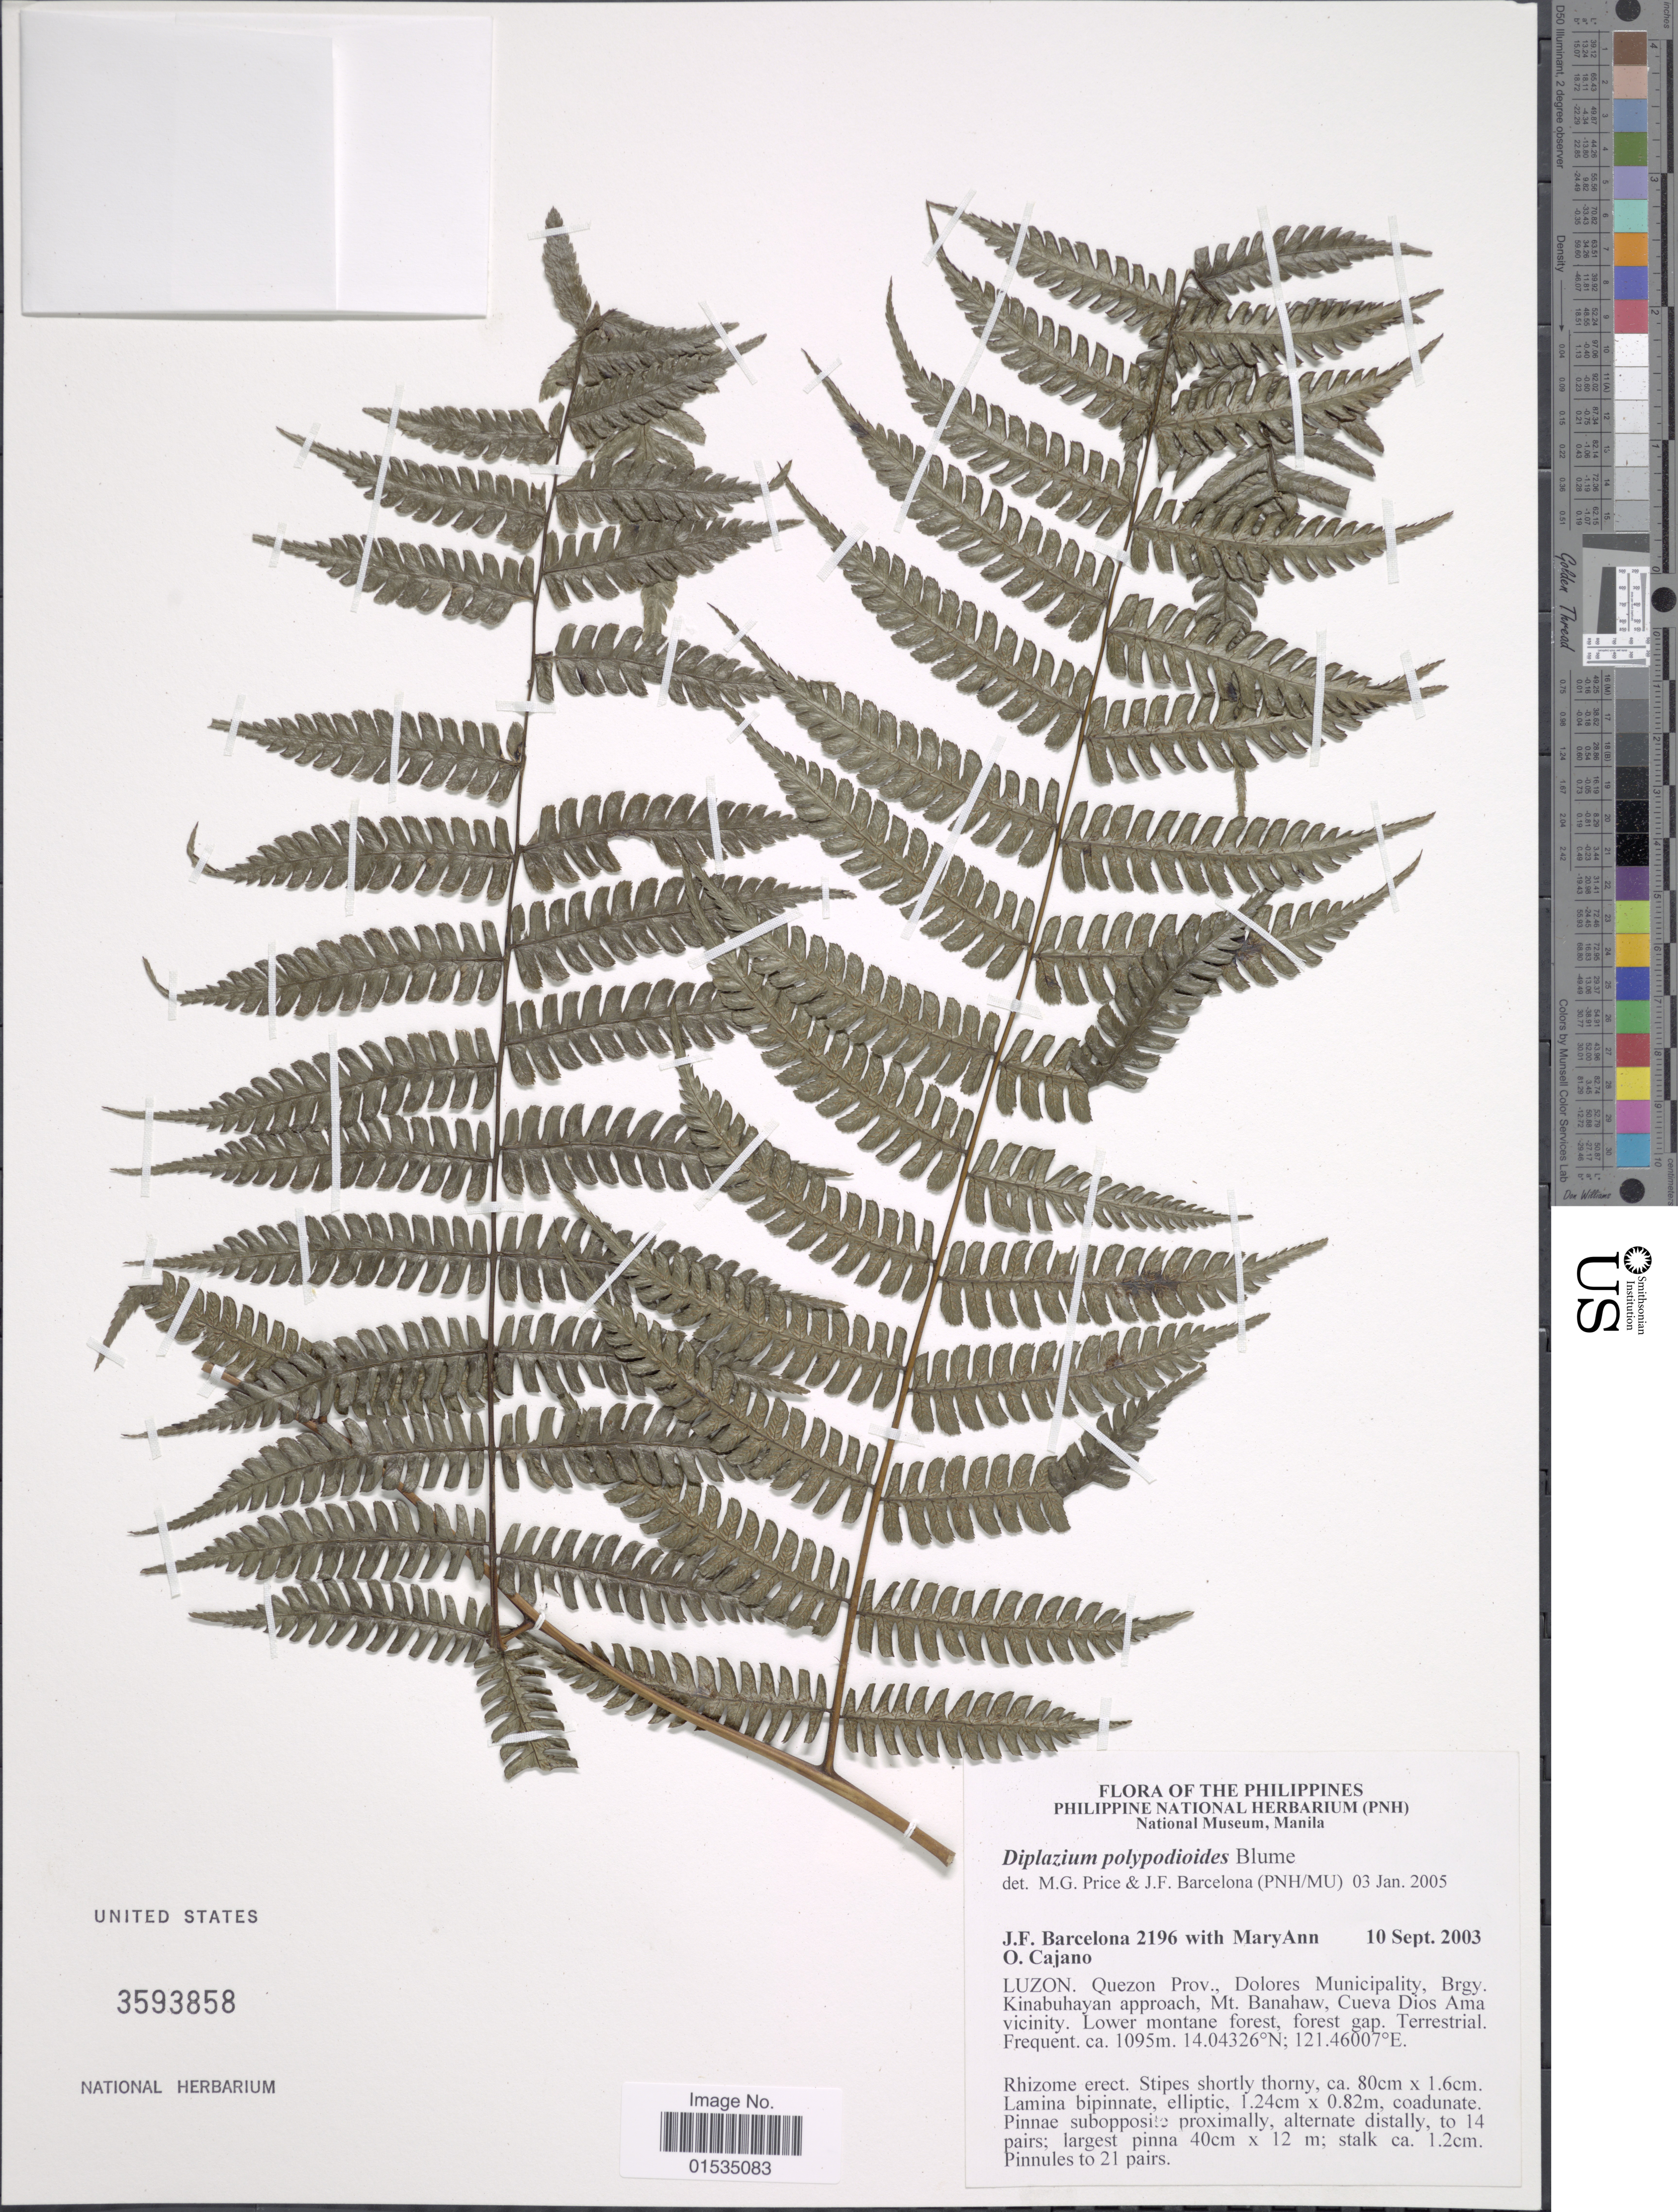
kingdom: Plantae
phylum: Tracheophyta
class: Polypodiopsida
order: Polypodiales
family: Athyriaceae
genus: Diplazium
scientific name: Diplazium polypodioides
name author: Blume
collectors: J. F. Barcelona & M. Cajano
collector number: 2196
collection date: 2003-09-10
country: Philippines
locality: Luzon, Quezon Prov., Dolores Municipality, Brgy Kinabuhayan approach, Mt. Banahaw, Cueva Dios Ama Vicinity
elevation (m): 1095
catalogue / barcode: US 3593858